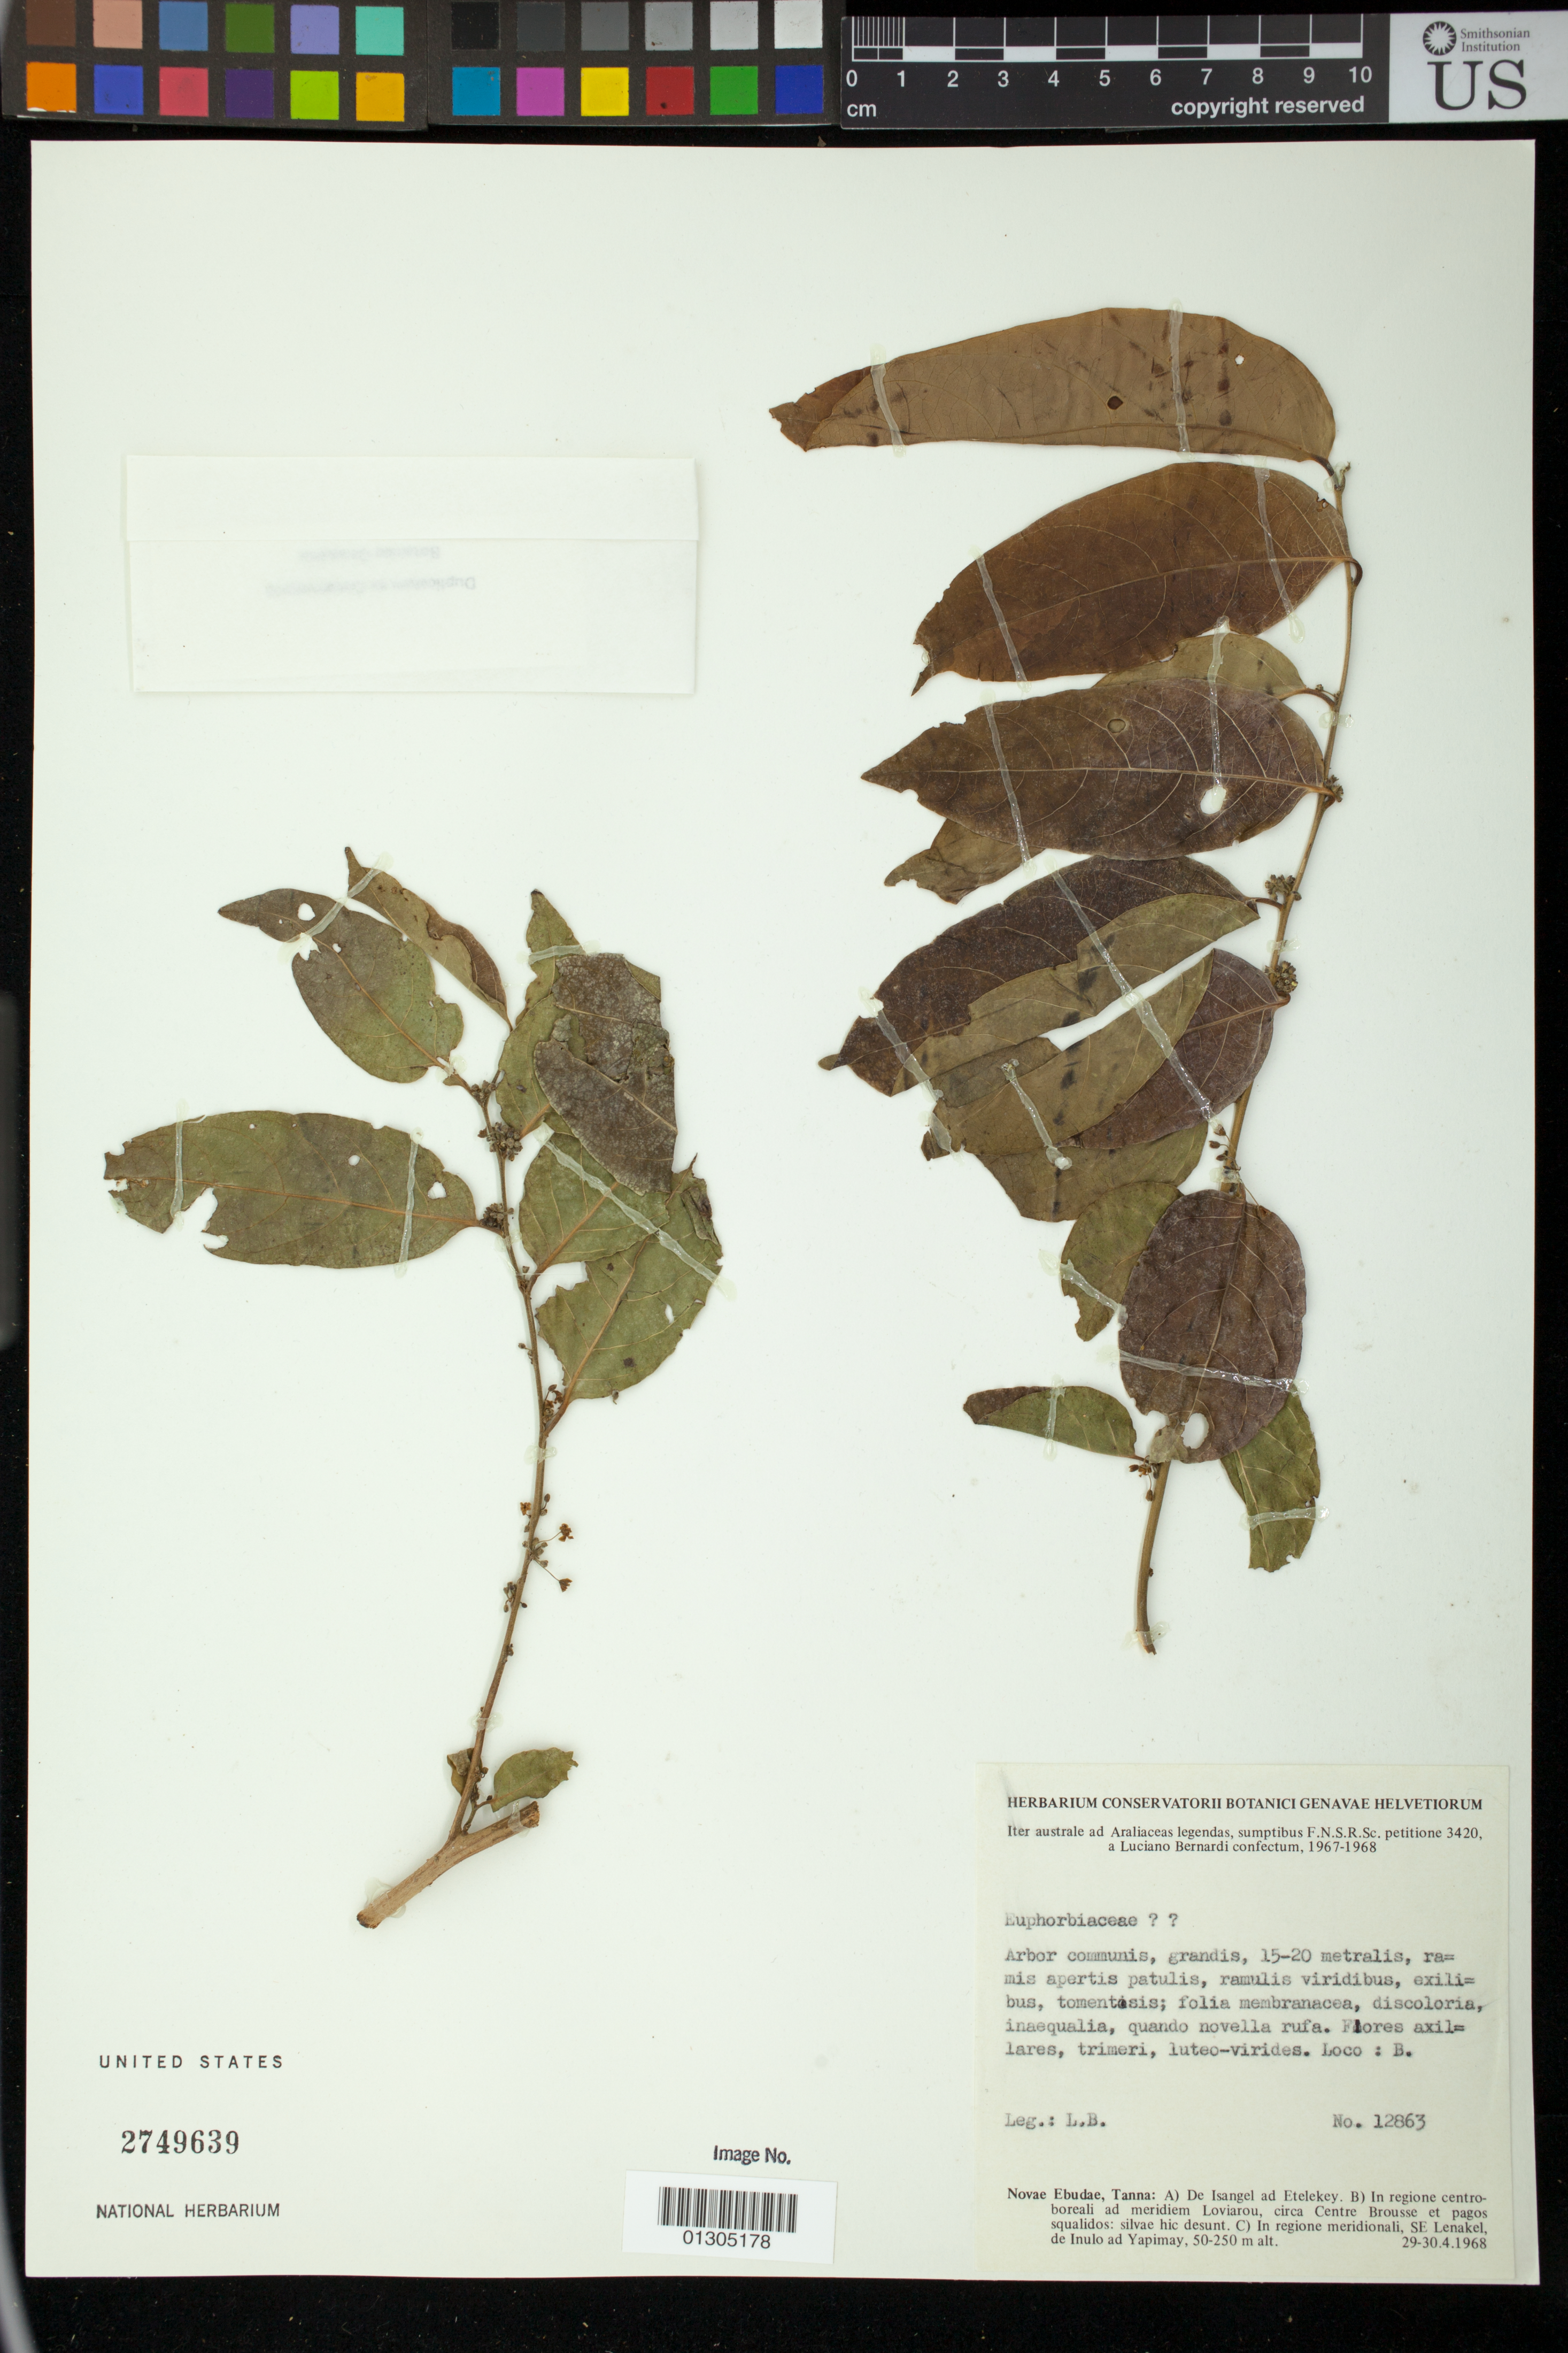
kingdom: Plantae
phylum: Tracheophyta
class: Magnoliopsida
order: Malpighiales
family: Euphorbiaceae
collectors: L. Bernardi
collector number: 12863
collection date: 1968-04-29/1968-04-30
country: Vanuatu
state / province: Tafea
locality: In regione centro-boreali ad meridiem Loviarou, circa Centre Brousse et pagos squalidos: silvae hic desunt.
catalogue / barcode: US 2749639